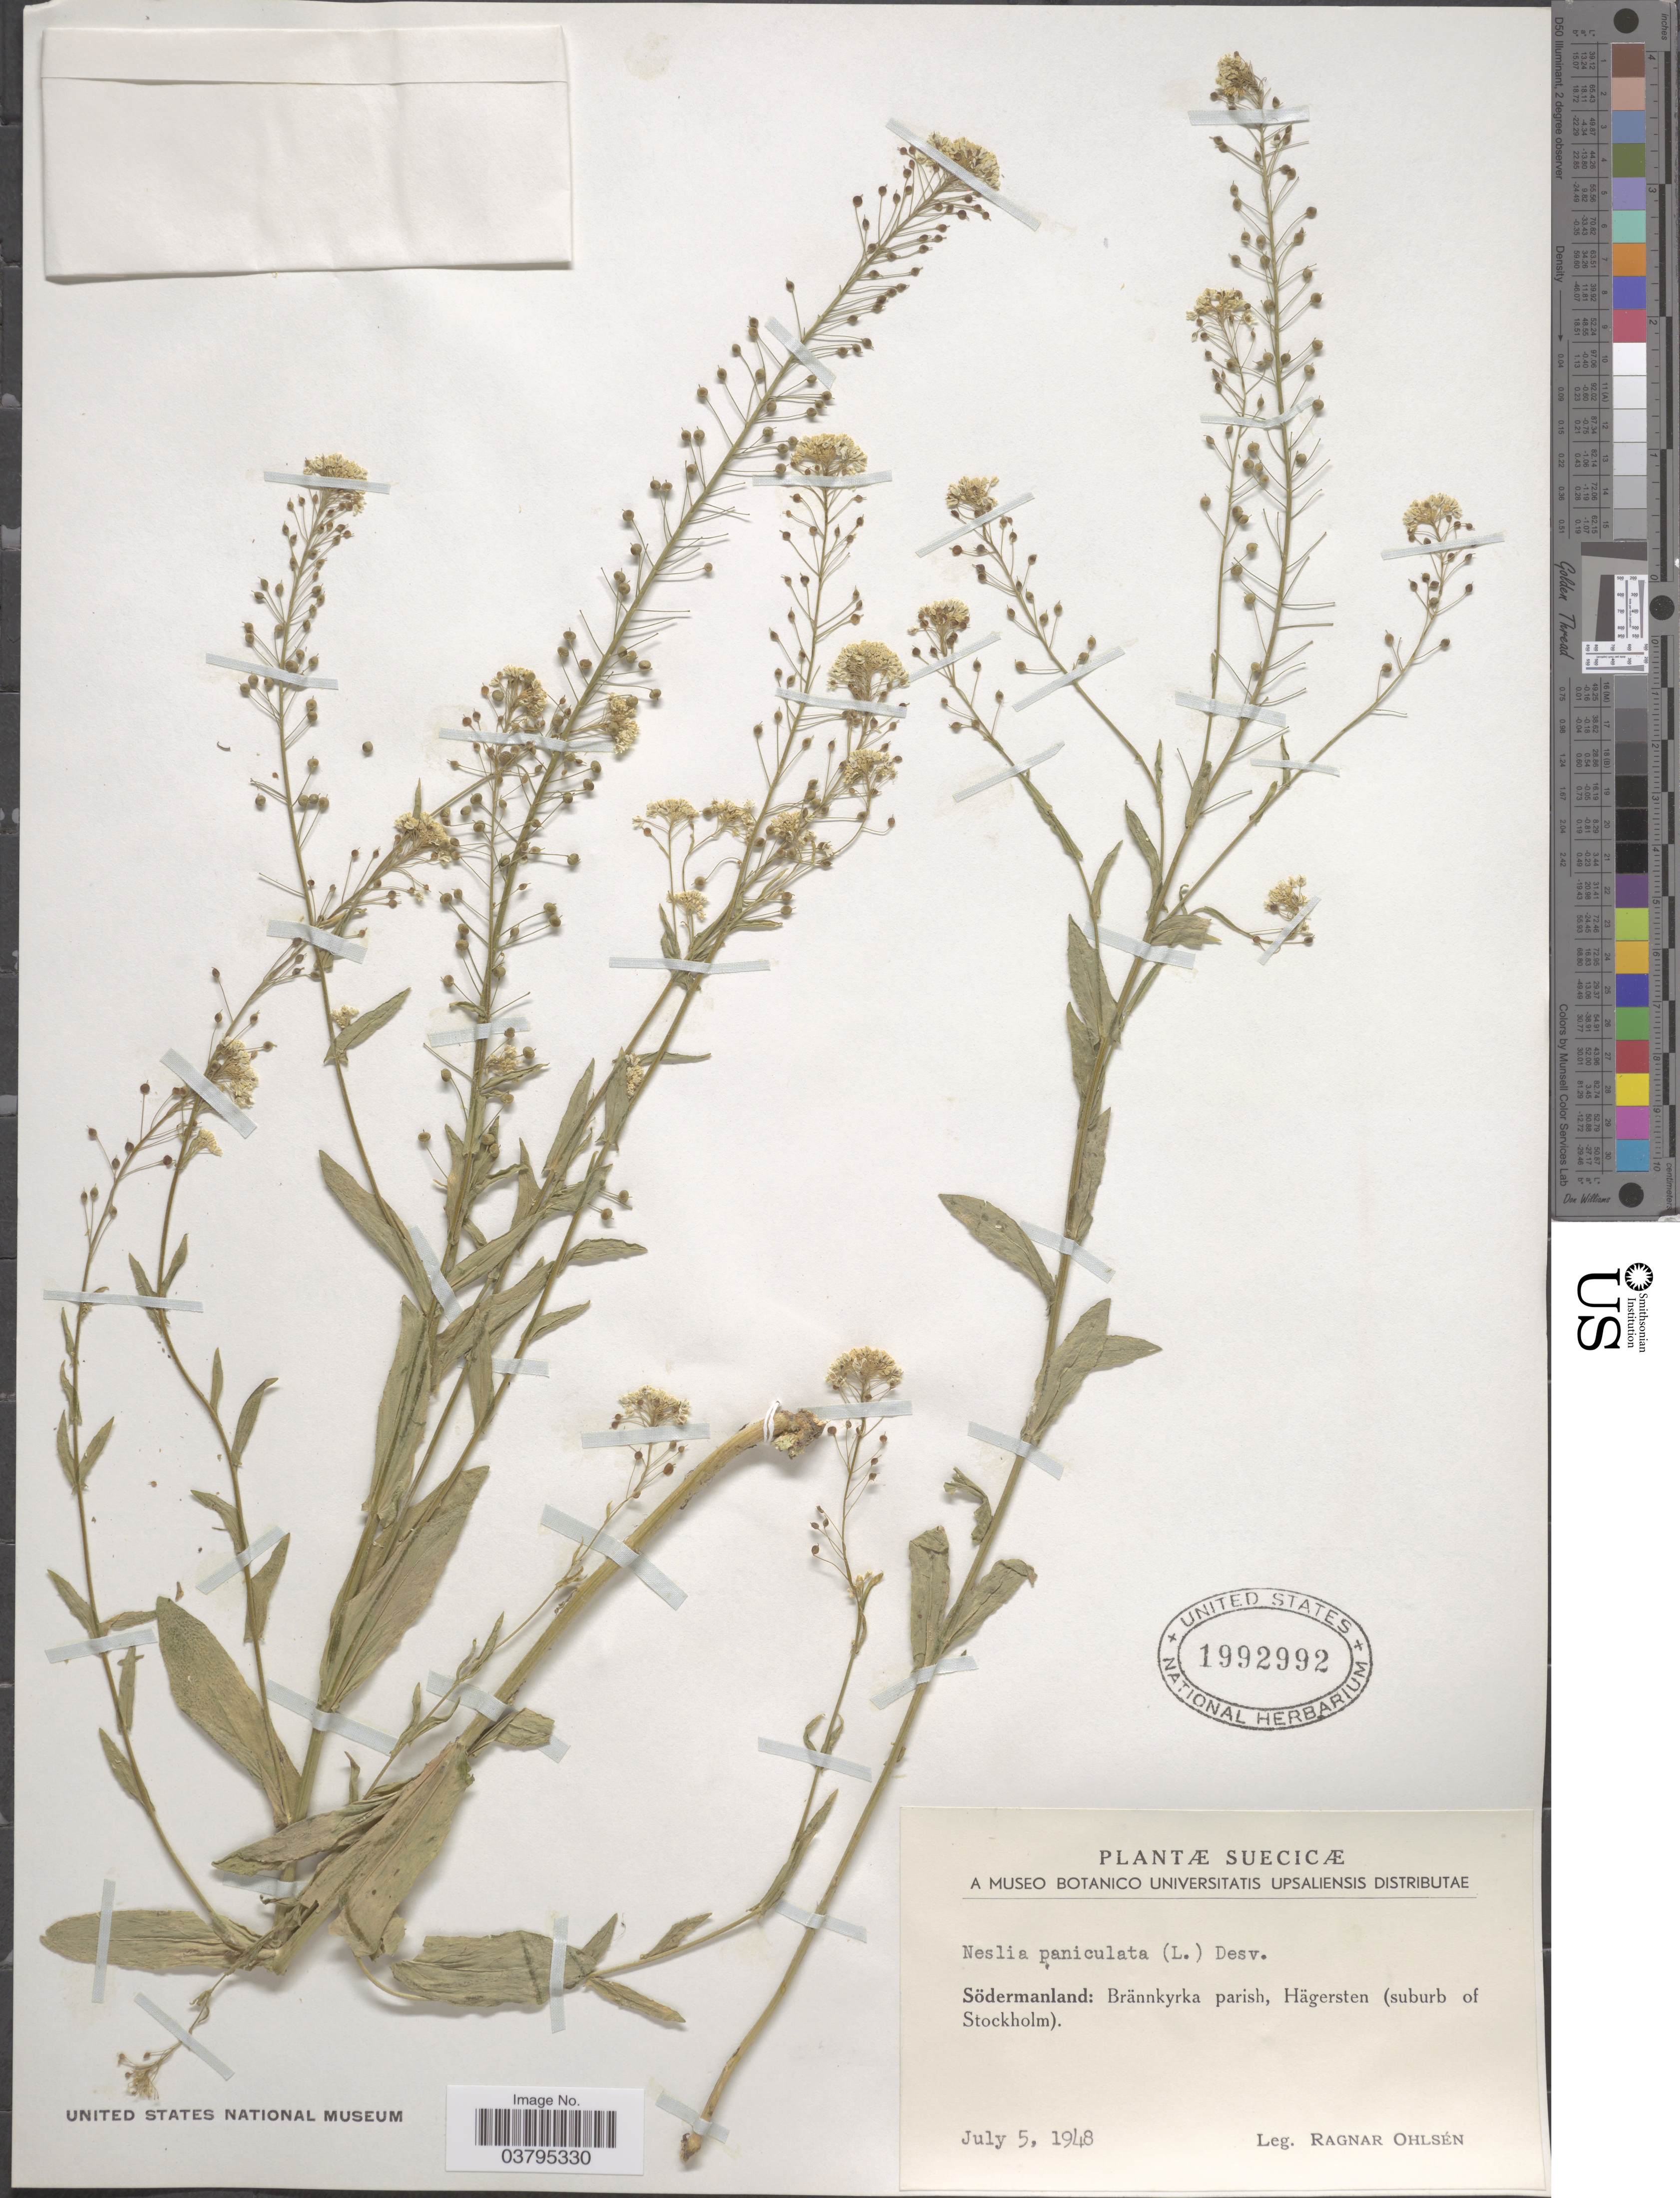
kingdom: Plantae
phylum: Tracheophyta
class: Magnoliopsida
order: Brassicales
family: Brassicaceae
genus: Neslia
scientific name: Neslia paniculata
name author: (L.) Desv.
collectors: R. Ohlsén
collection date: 1948-07-05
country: Sweden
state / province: Sodermanland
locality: Suecicœ. Södermanland: Brännkyrka parish, Hägersten (suburb of Stockholm).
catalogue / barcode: US 1992992